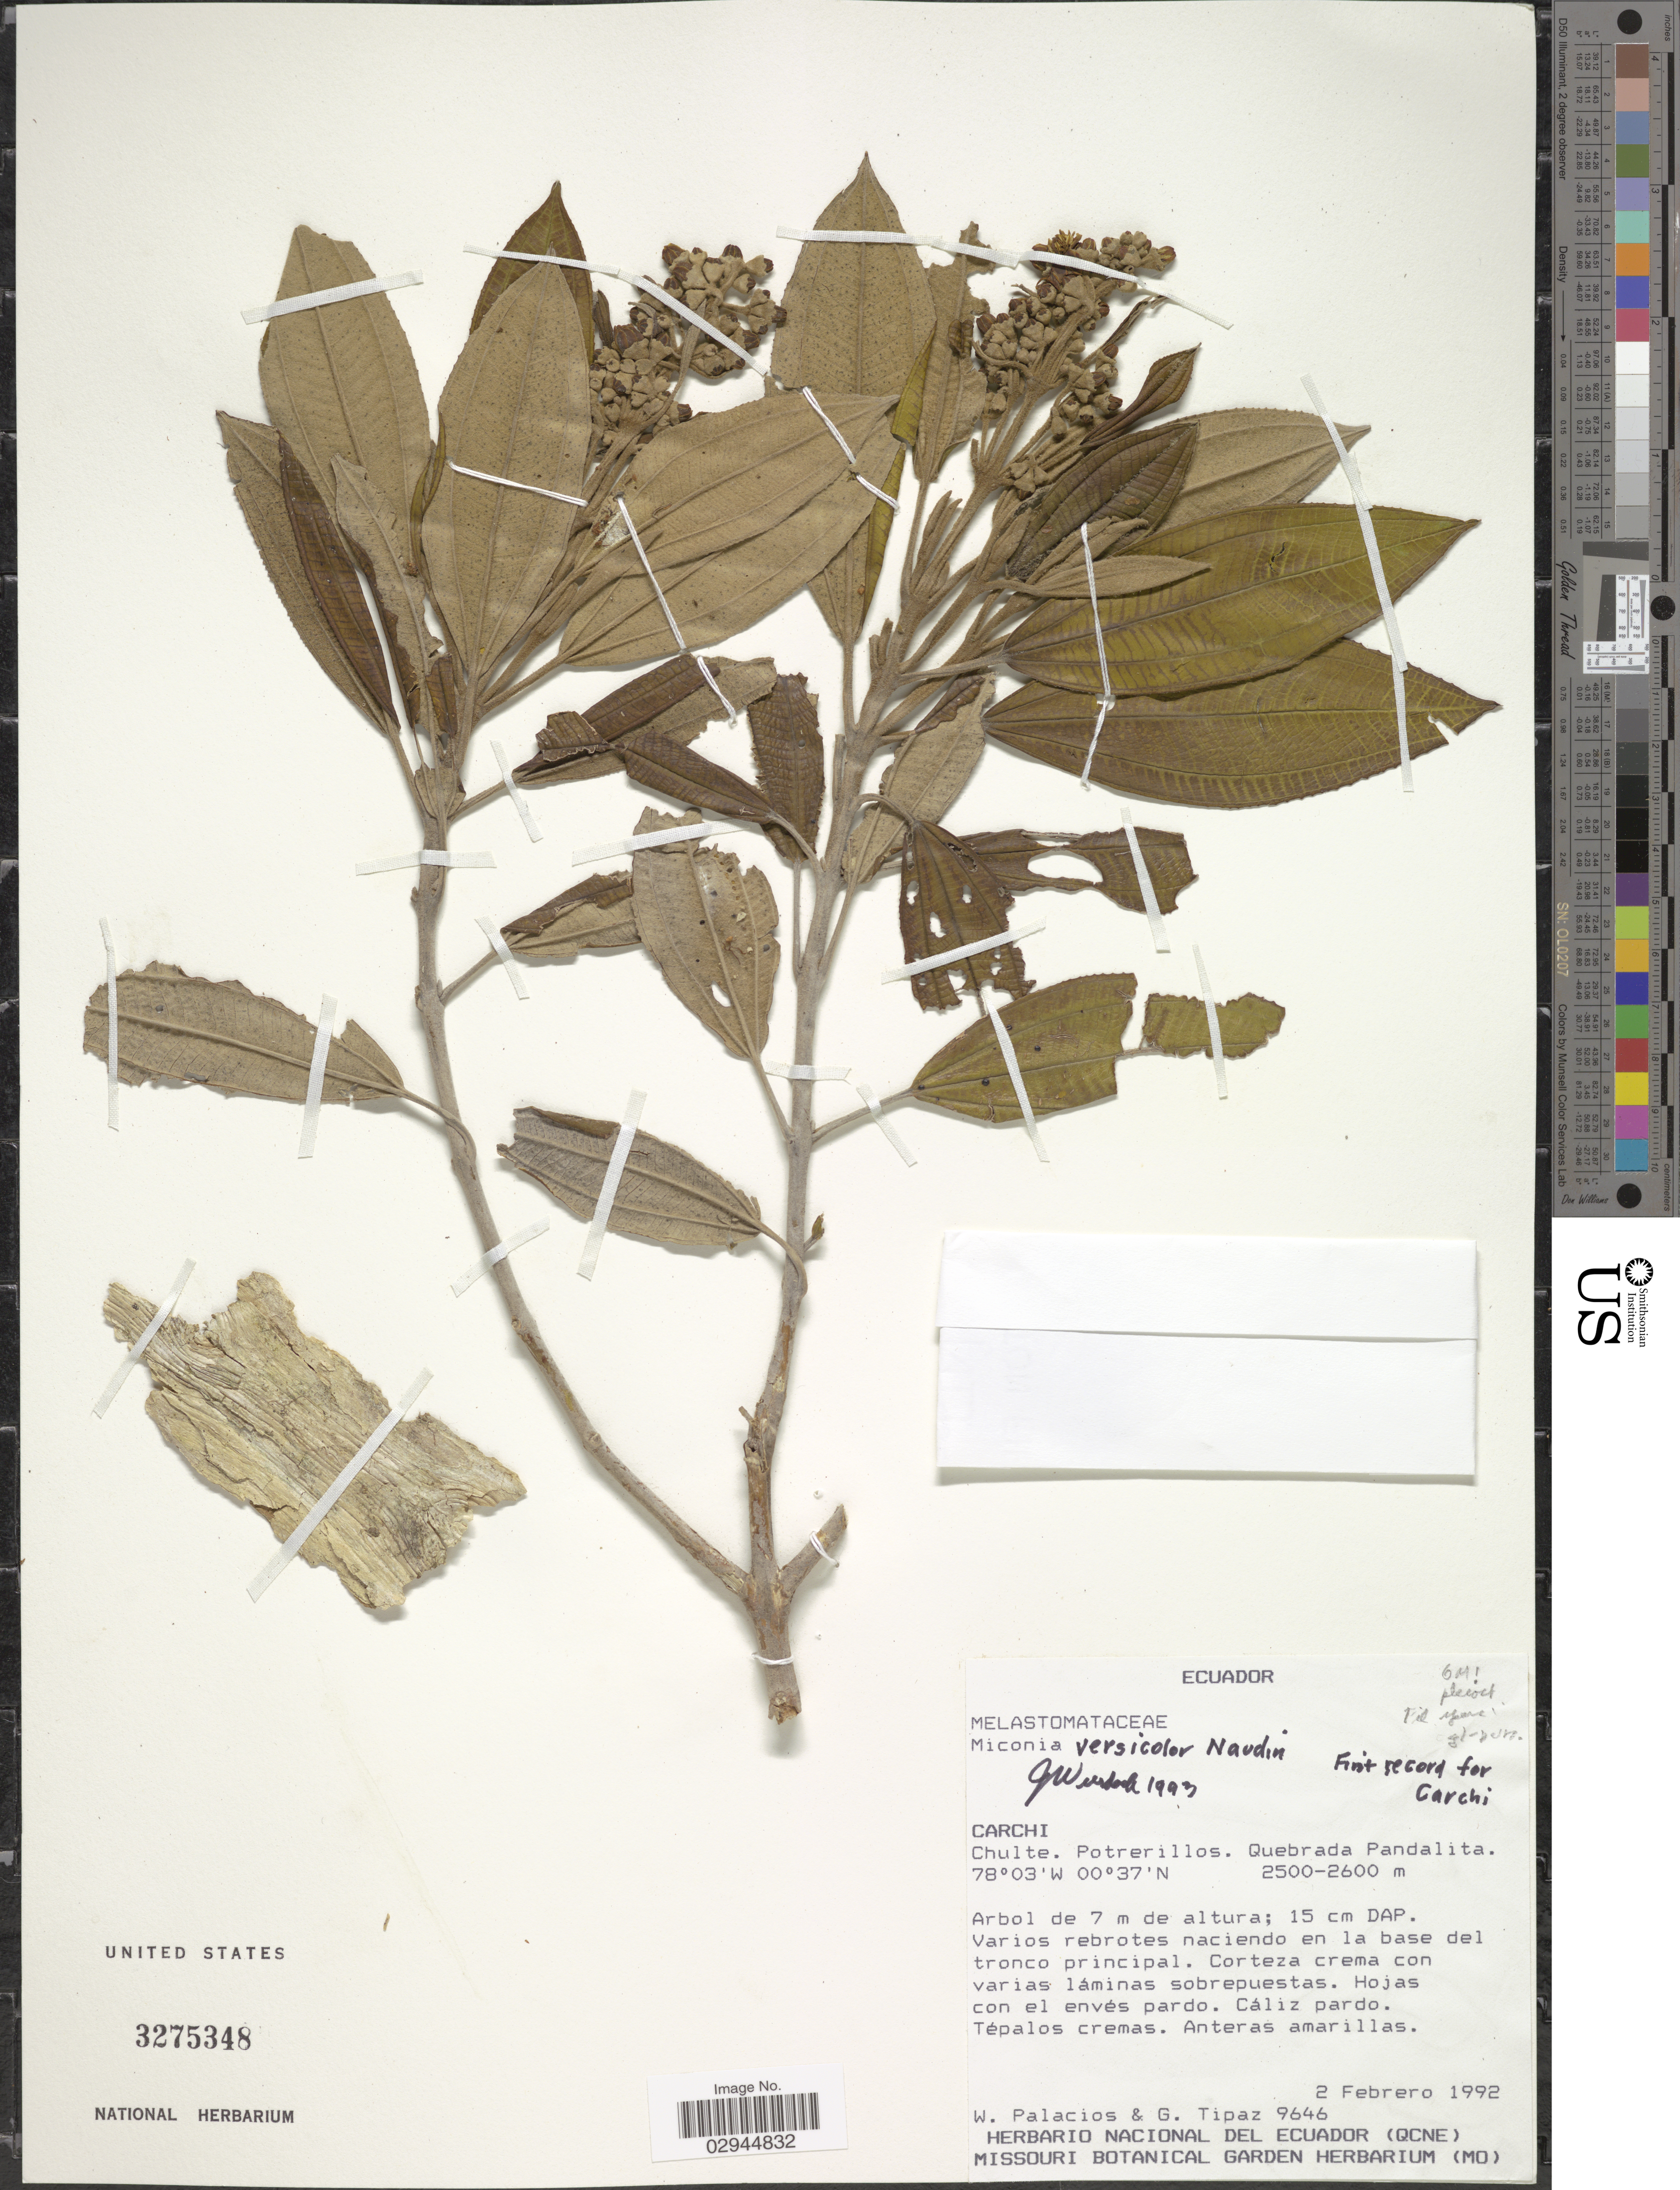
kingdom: Plantae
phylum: Tracheophyta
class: Magnoliopsida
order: Myrtales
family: Melastomataceae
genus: Miconia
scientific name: Miconia versicolor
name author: Naudin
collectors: W. Palacios & G. Tipaz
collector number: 9646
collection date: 1992-02-02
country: Ecuador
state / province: Carchi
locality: Chulte. Potrerillos. Quebrada Pandalita.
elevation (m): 2500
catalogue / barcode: US 3275348